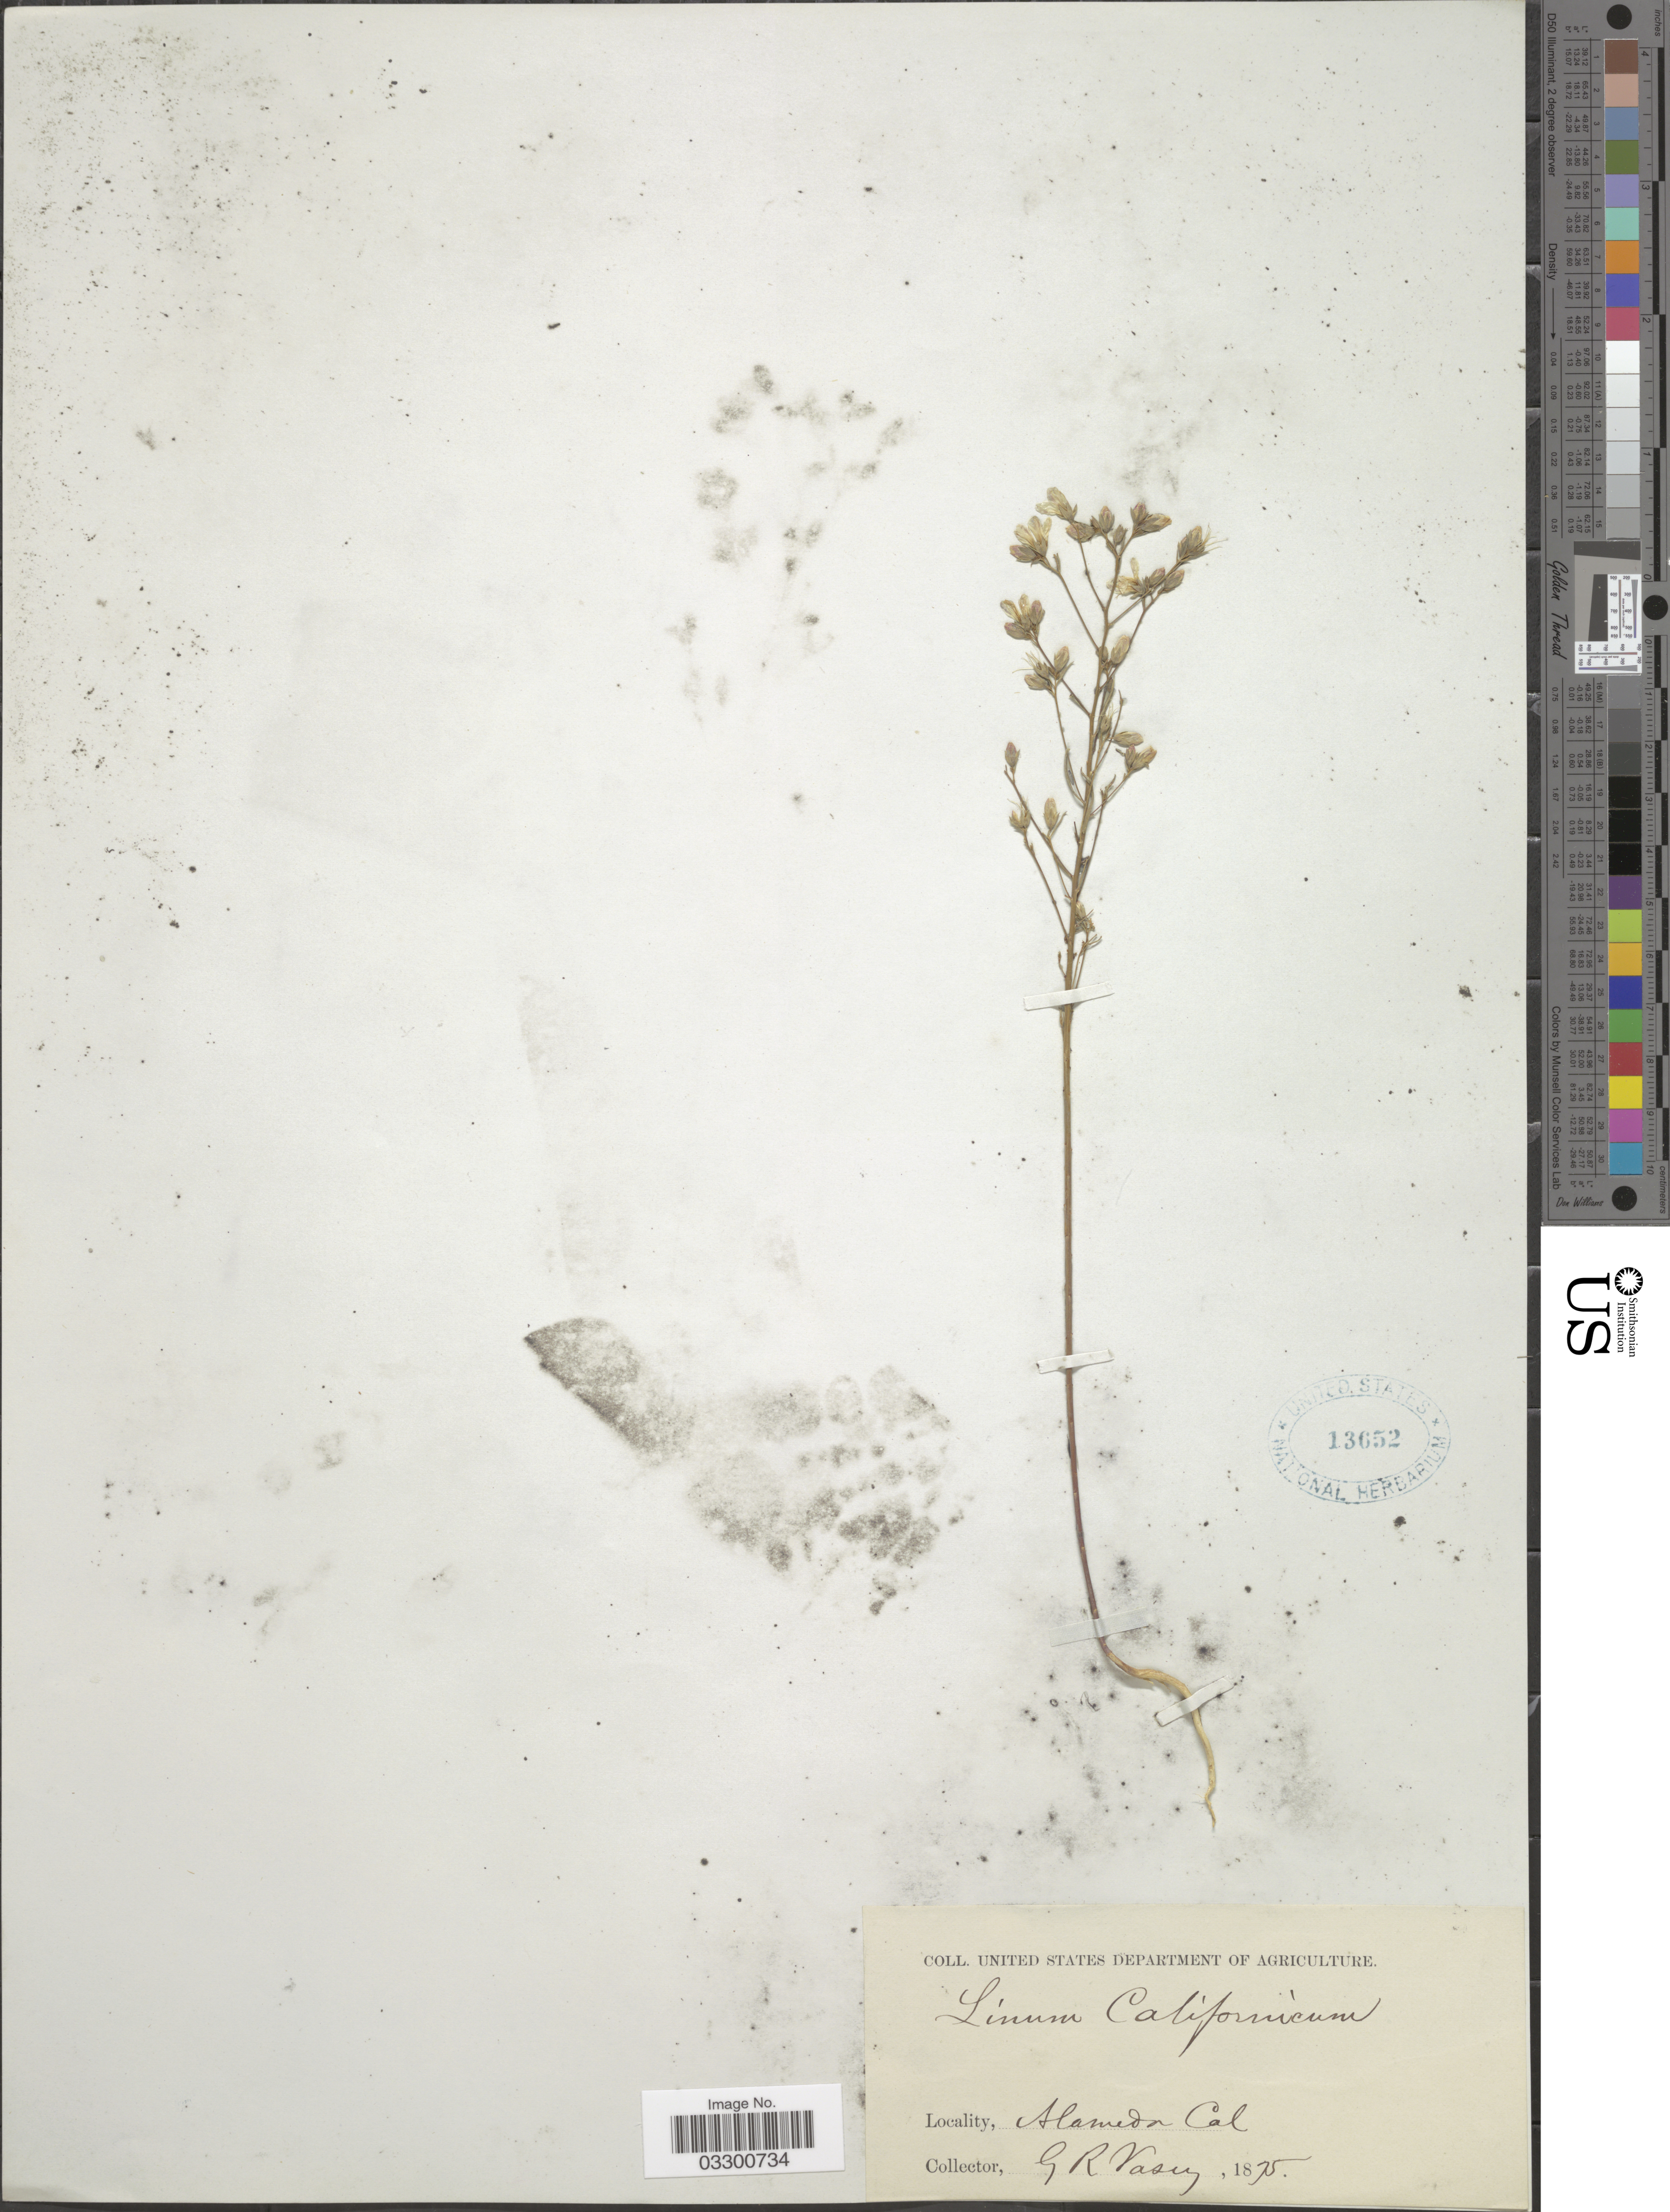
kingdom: Plantae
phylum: Tracheophyta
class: Magnoliopsida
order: Malpighiales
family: Linaceae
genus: Hesperolinon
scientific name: Hesperolinon californicum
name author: (Benth.) Small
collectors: G. R. Vasey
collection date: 1875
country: United States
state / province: California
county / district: Alameda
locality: Alameda.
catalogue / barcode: US 13652